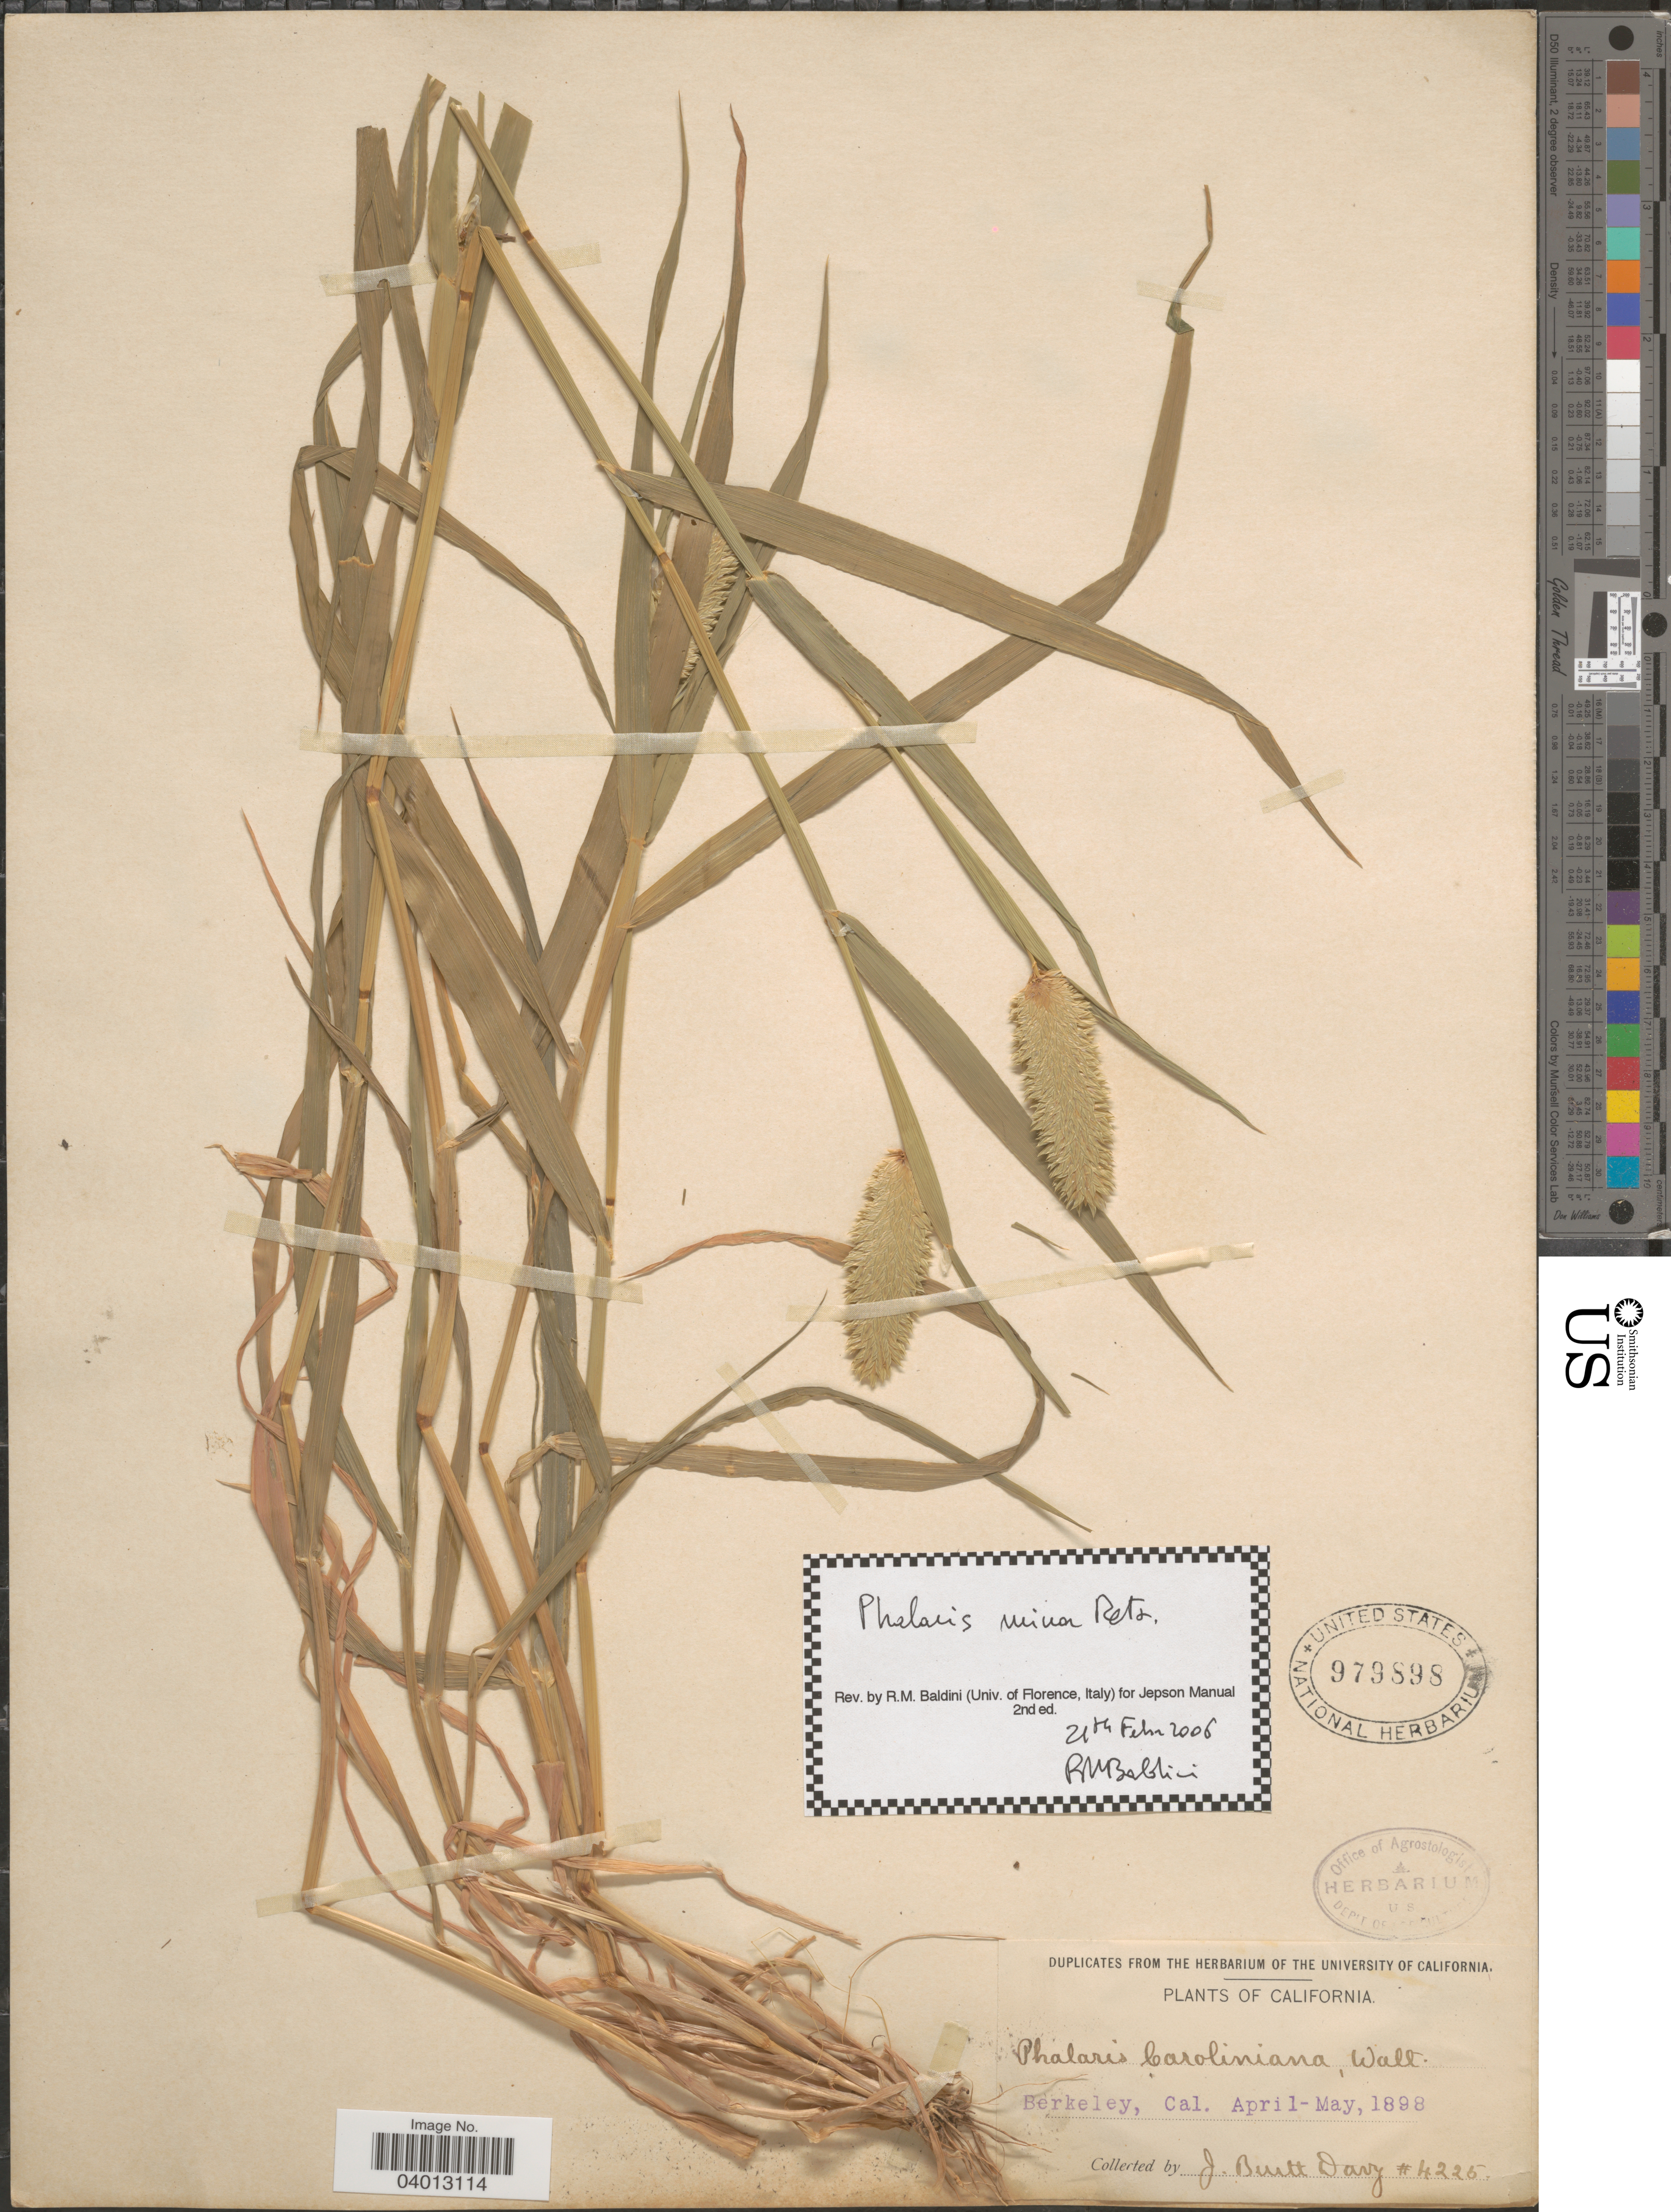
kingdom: Plantae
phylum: Tracheophyta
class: Liliopsida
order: Poales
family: Poaceae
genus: Phalaris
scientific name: Phalaris minor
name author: Retz.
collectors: J. Burtt Davy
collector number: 4225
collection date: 1898-04/1898-05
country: United States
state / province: California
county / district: Alameda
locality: Berkeley.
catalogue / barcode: US 979898